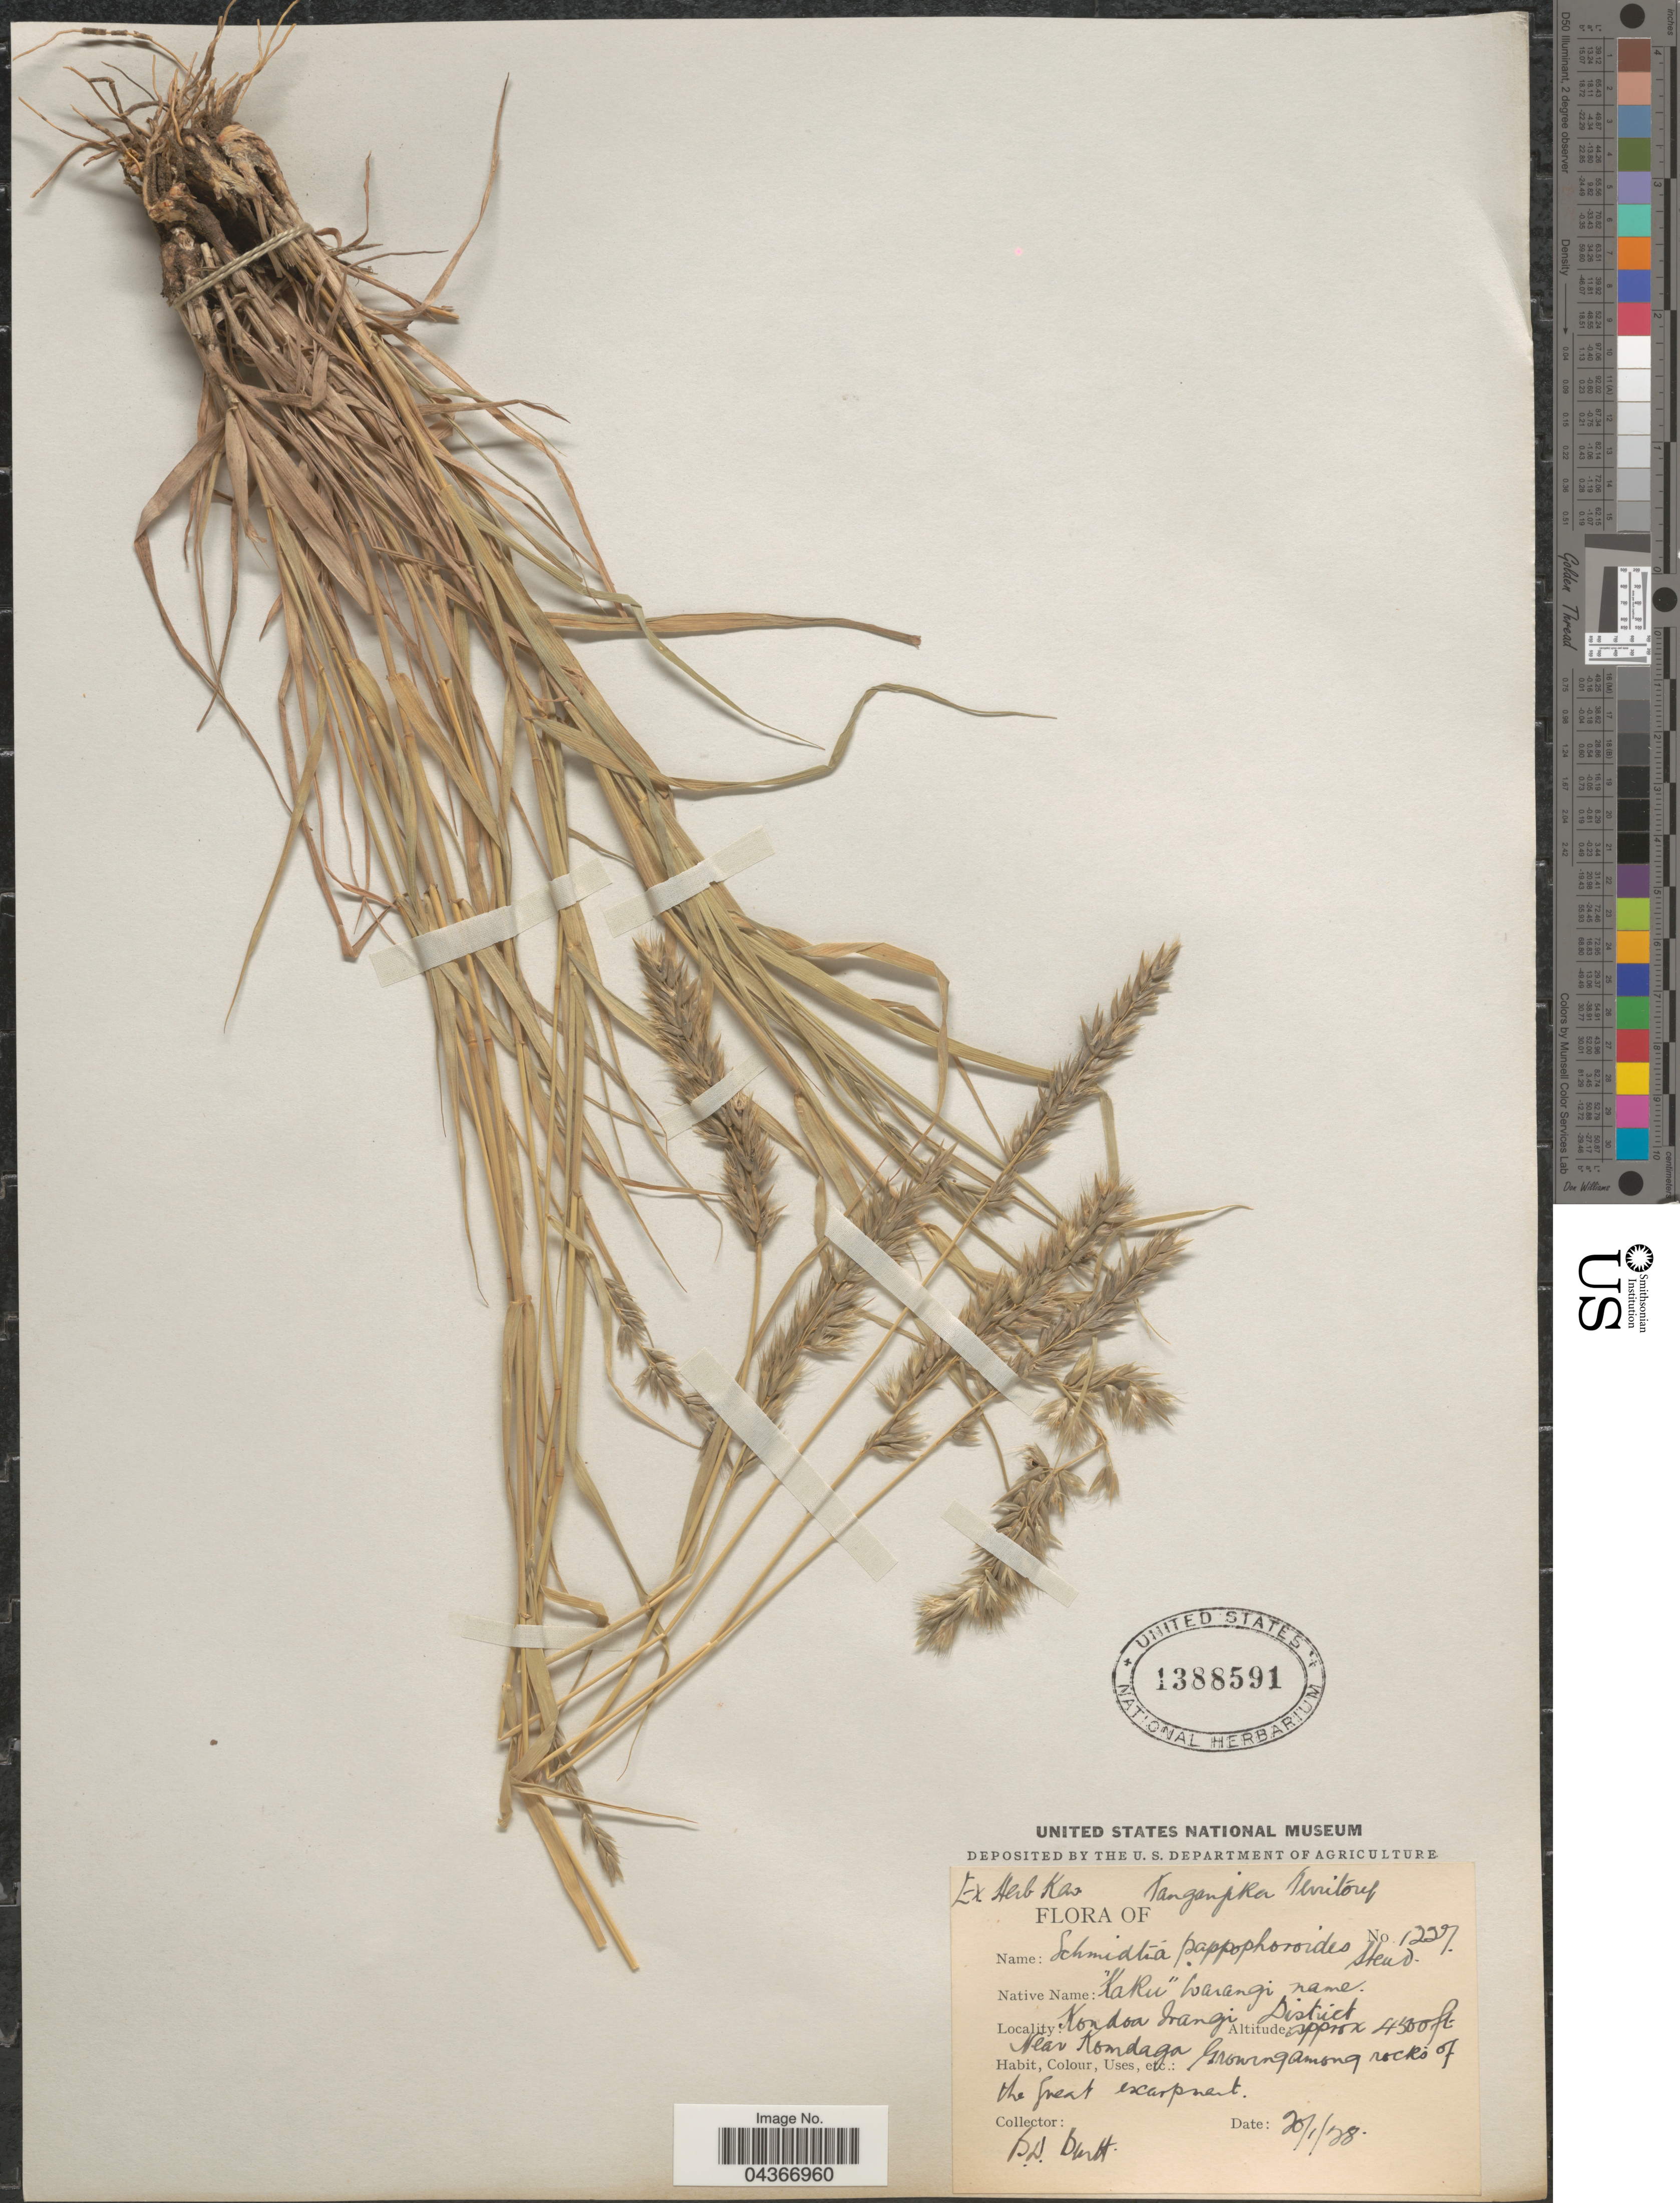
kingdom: Plantae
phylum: Tracheophyta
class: Liliopsida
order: Poales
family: Poaceae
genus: Schmidtia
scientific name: Schmidtia pappophoroides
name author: Steud. ex J.A. Schmidt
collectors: B. D. Burtt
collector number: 1227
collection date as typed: Transcribed d/m/y: 20/1/28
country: Tanzania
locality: Tanganjika Territory. Kondoa Irangi District. Near Komdaga. Among rocks of the Great escarpment.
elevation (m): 1372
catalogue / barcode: US 1388591